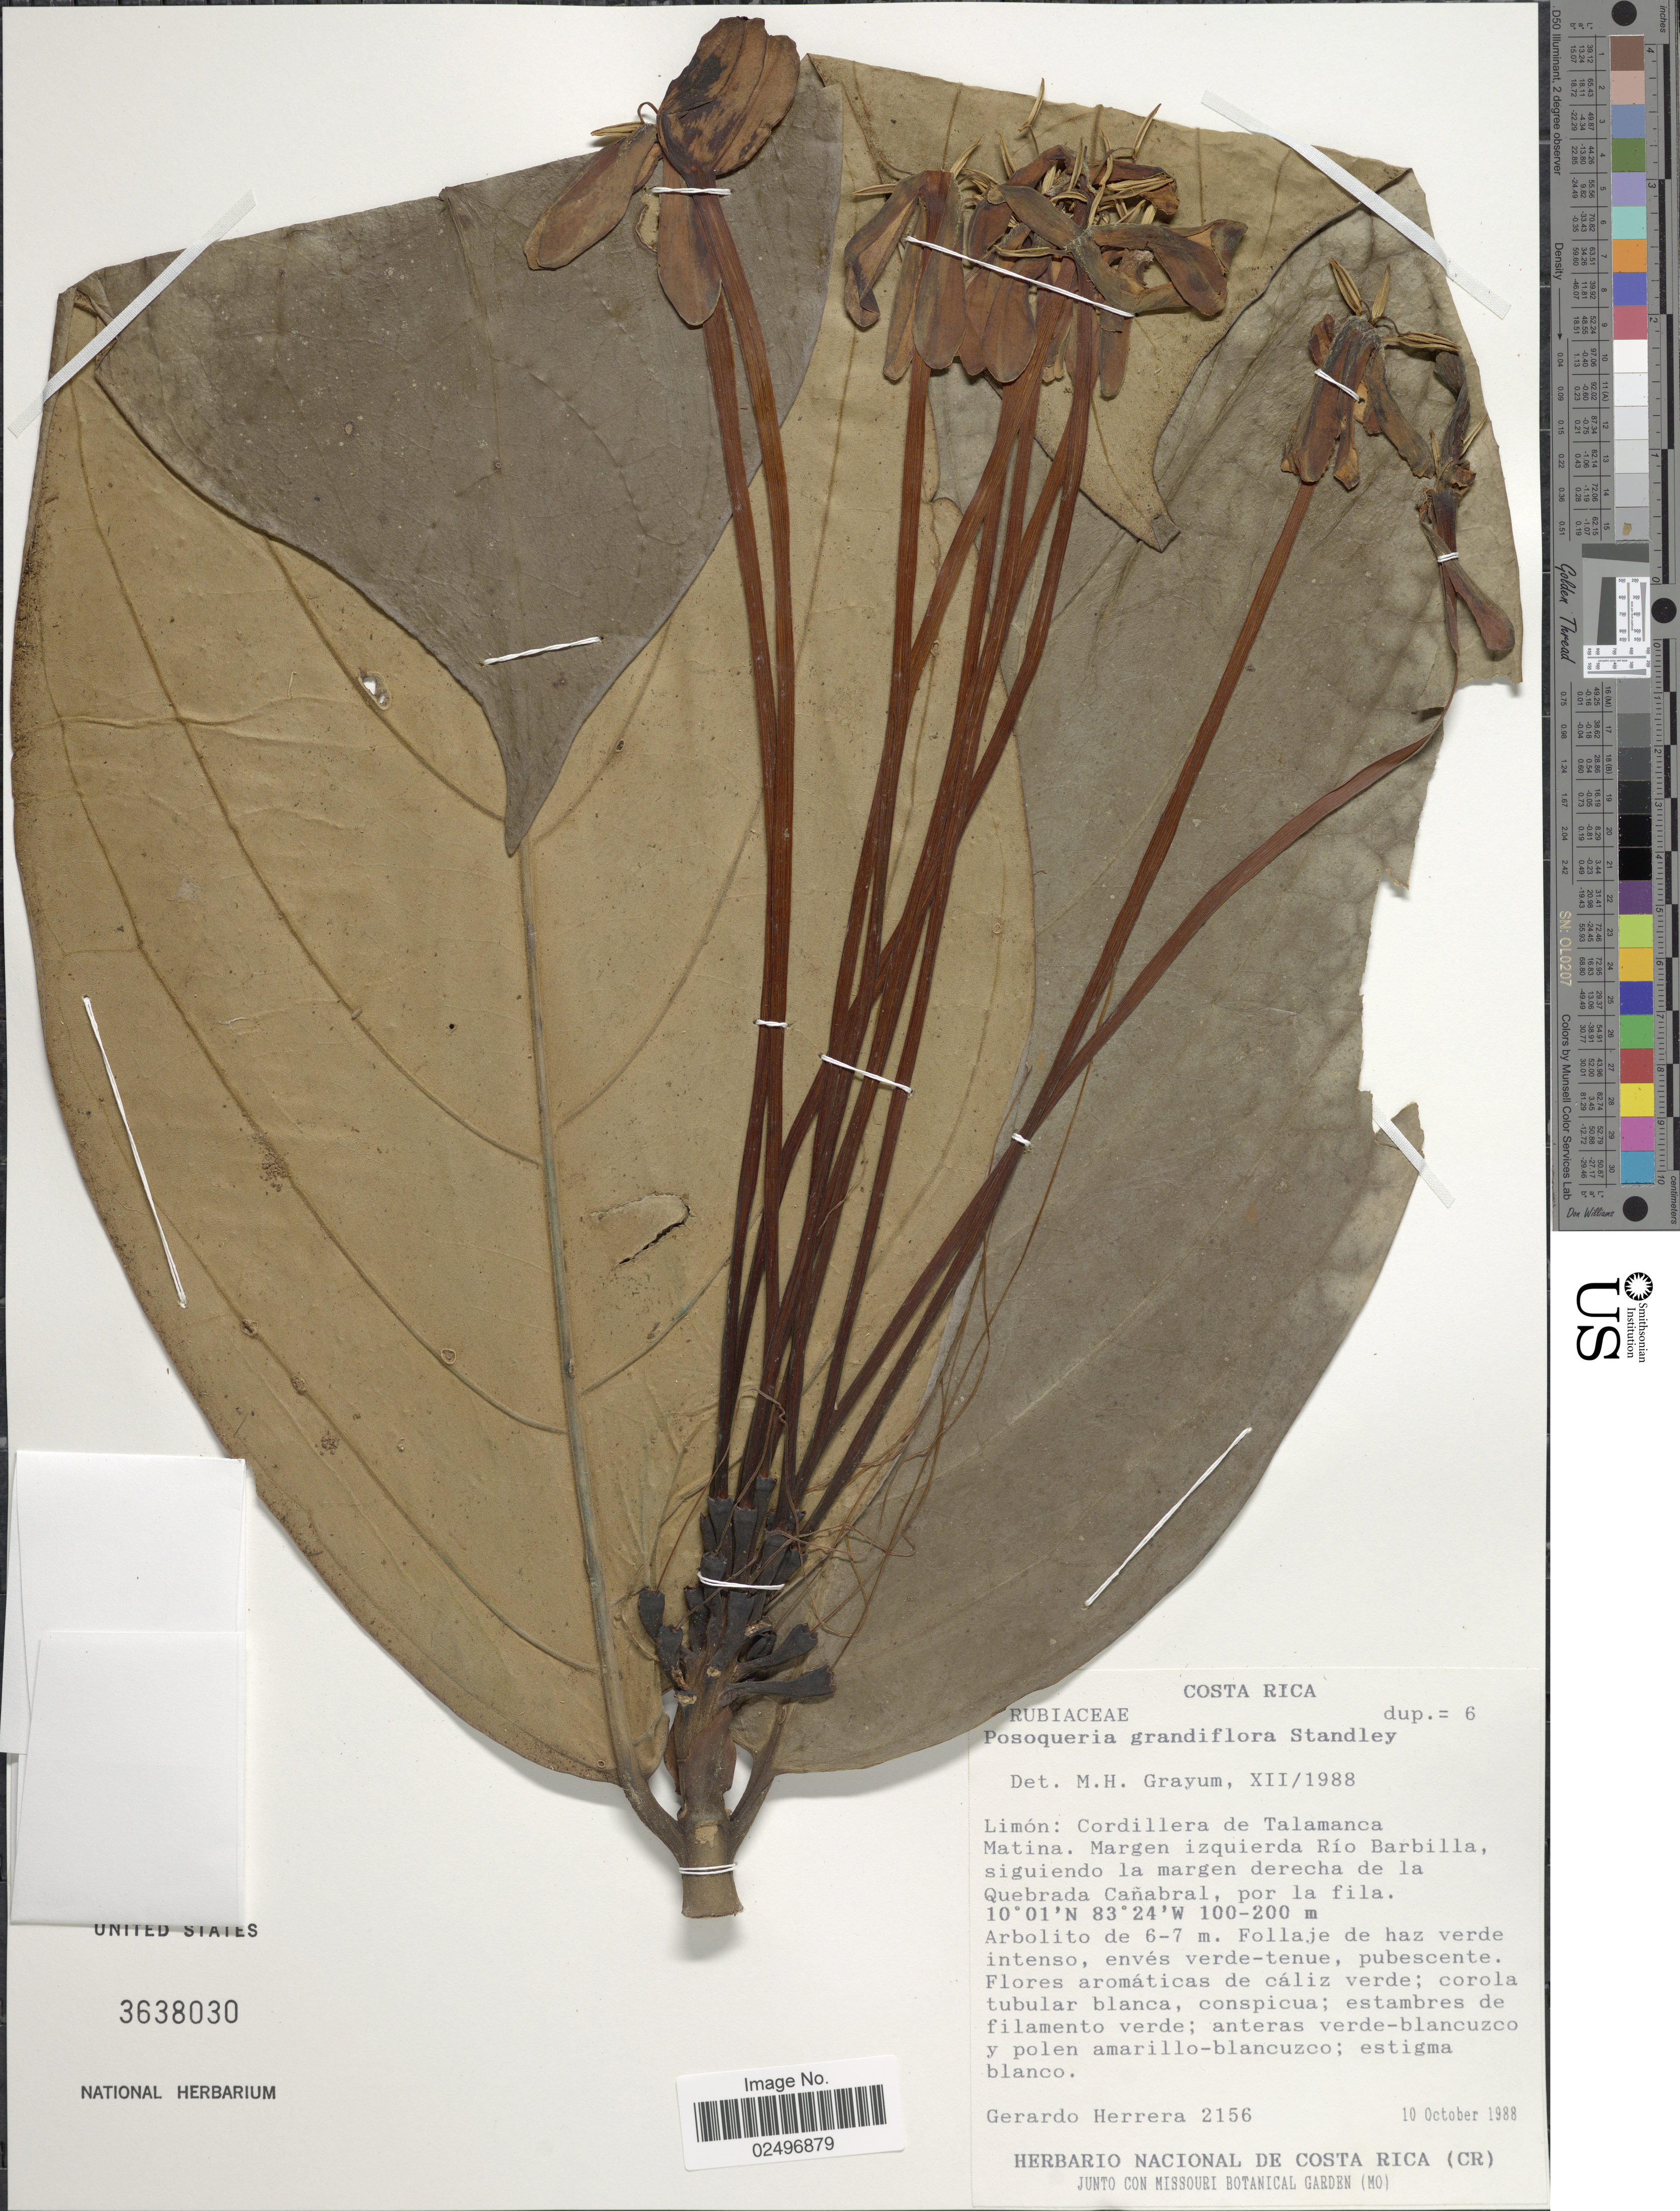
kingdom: Plantae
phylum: Tracheophyta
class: Magnoliopsida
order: Gentianales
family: Rubiaceae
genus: Posoqueria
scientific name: Posoqueria grandiflora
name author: Standl.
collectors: G. Herrera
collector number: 2156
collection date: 1988-10-10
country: Costa Rica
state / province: Limón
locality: Cordillera de Talamanca Matina. margen izquierda Río Barbilla, siguiendo la margen derecha de la Quebrada Cañabral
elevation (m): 100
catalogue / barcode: US 3638030